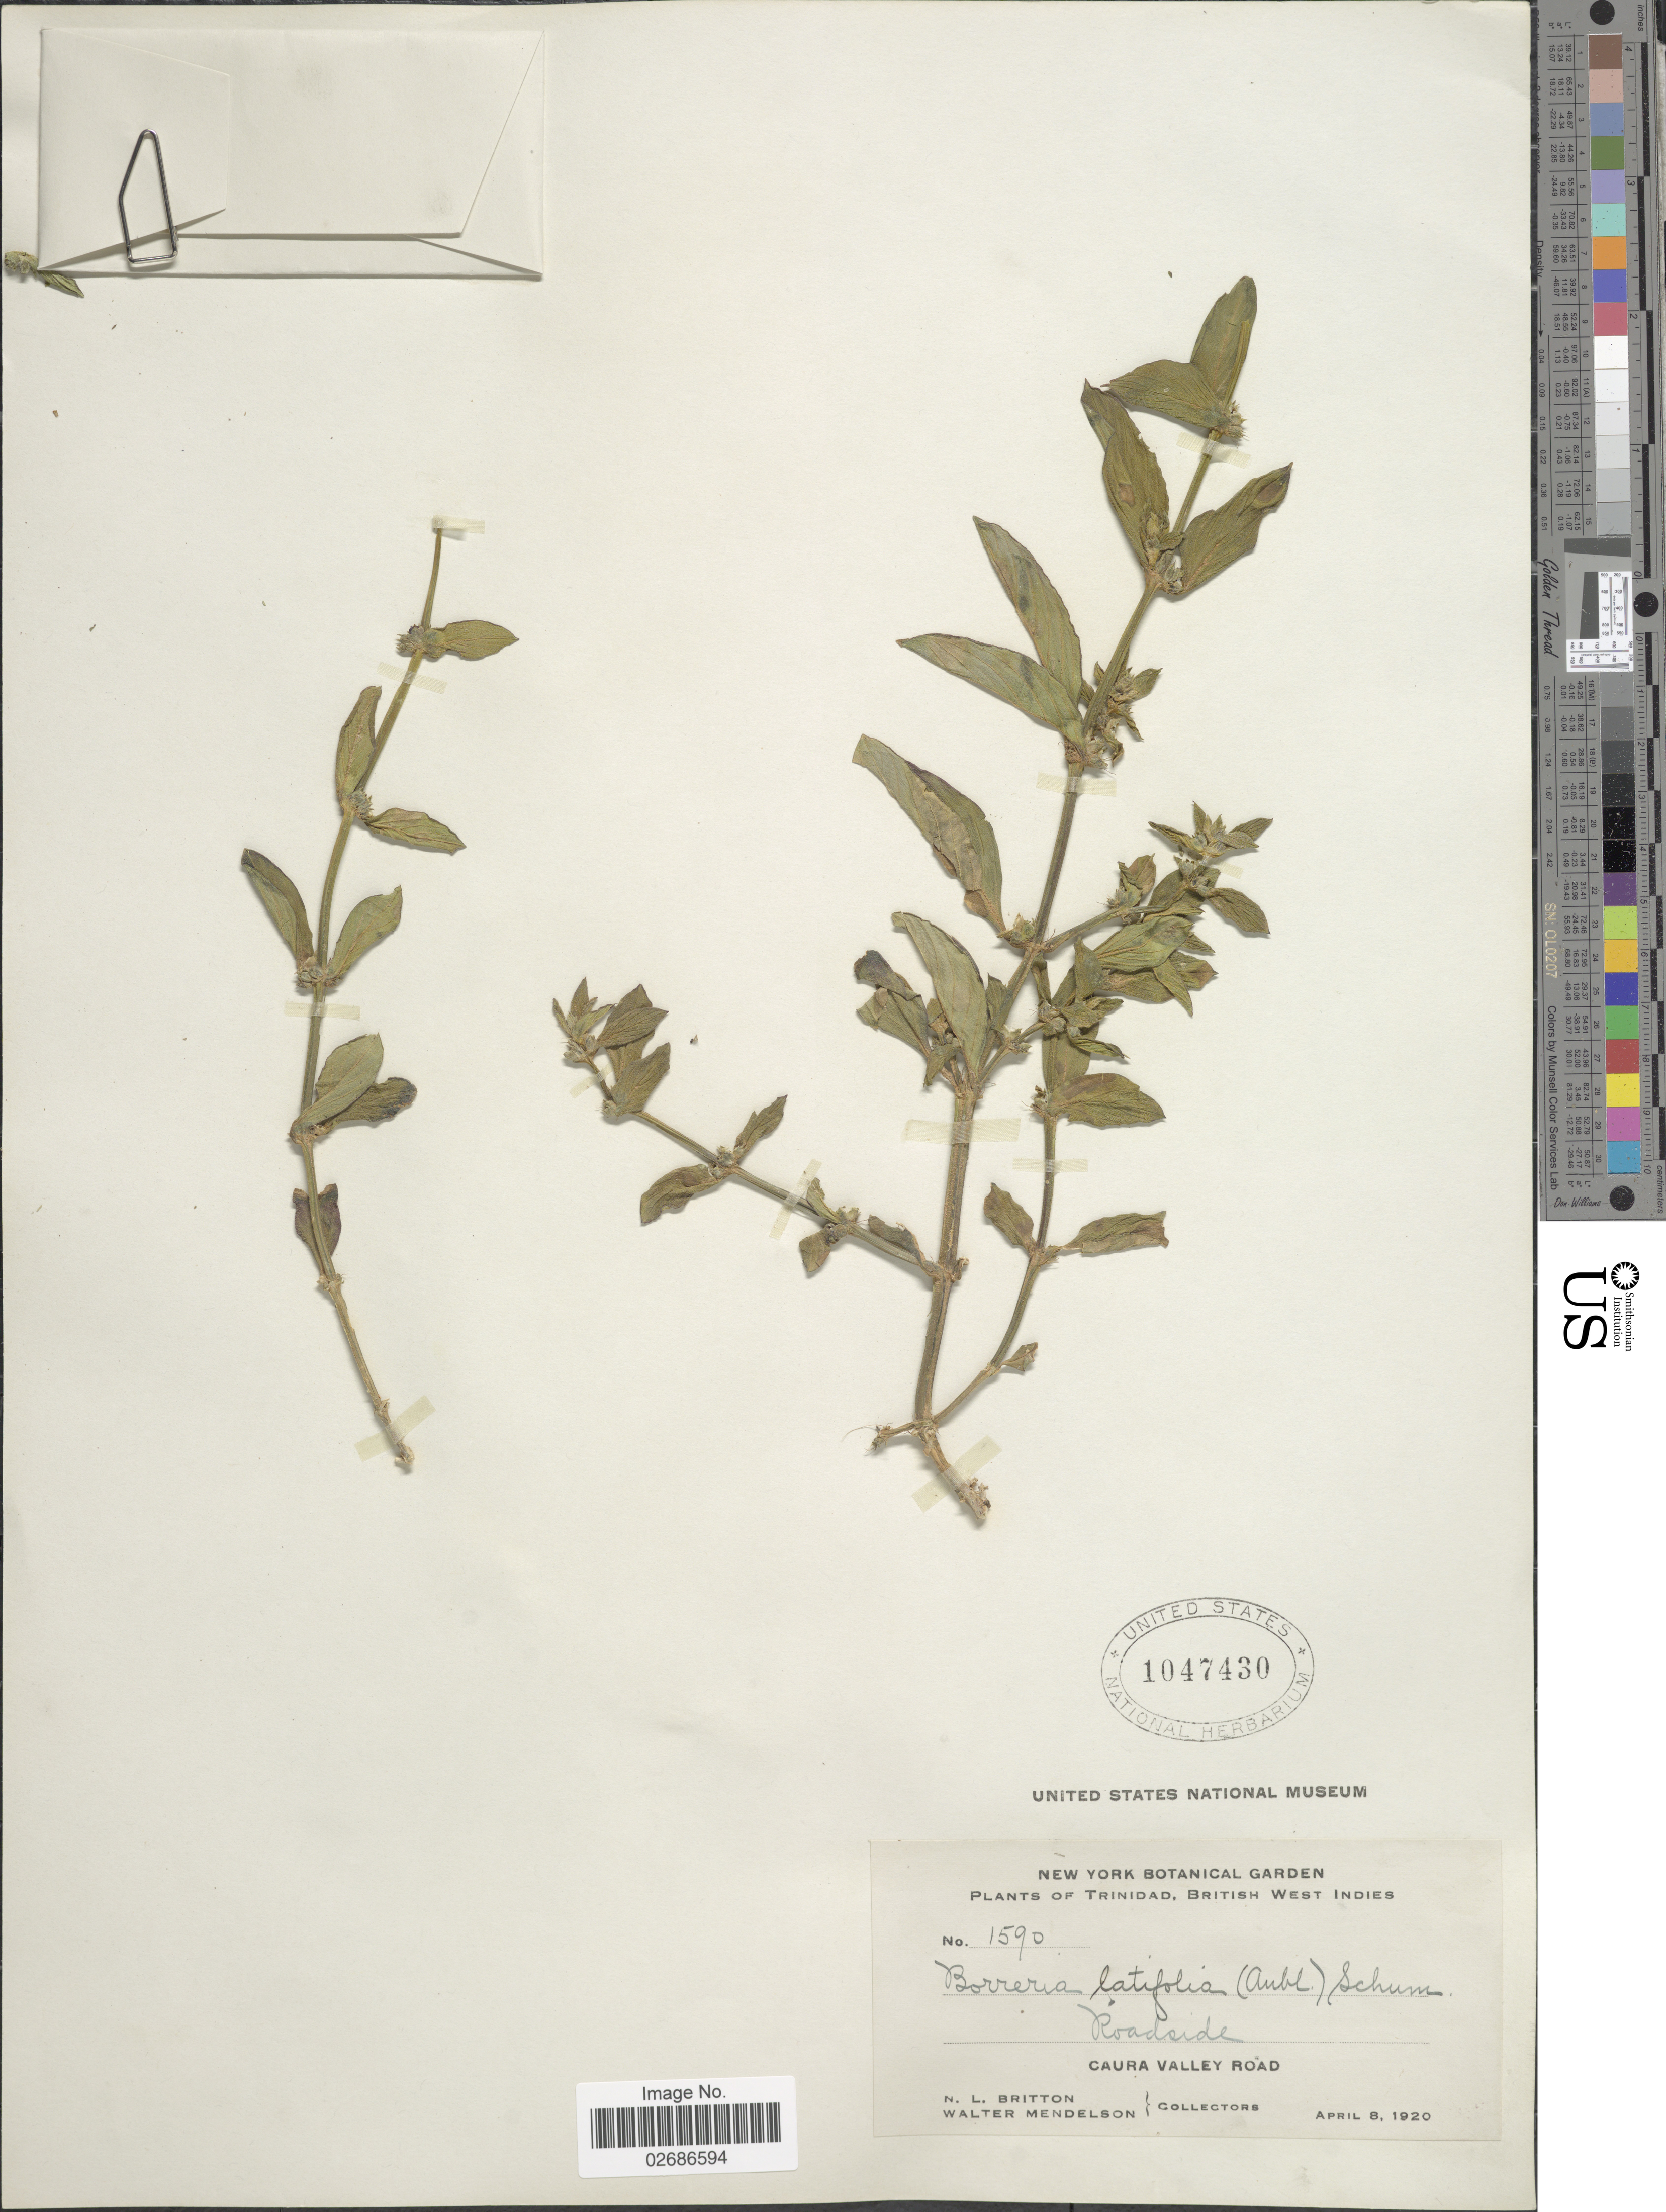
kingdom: Plantae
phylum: Tracheophyta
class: Magnoliopsida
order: Gentianales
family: Rubiaceae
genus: Borreria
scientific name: Borreria latifolia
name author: (Aubl.) K. Schum.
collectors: N. Britton & W. Mendelson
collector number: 1590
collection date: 1920-04-08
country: Trinidad and Tobago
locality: Trinidad, Britosh West Indies, Roadside, Caura Valley Road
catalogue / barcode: US 1047430